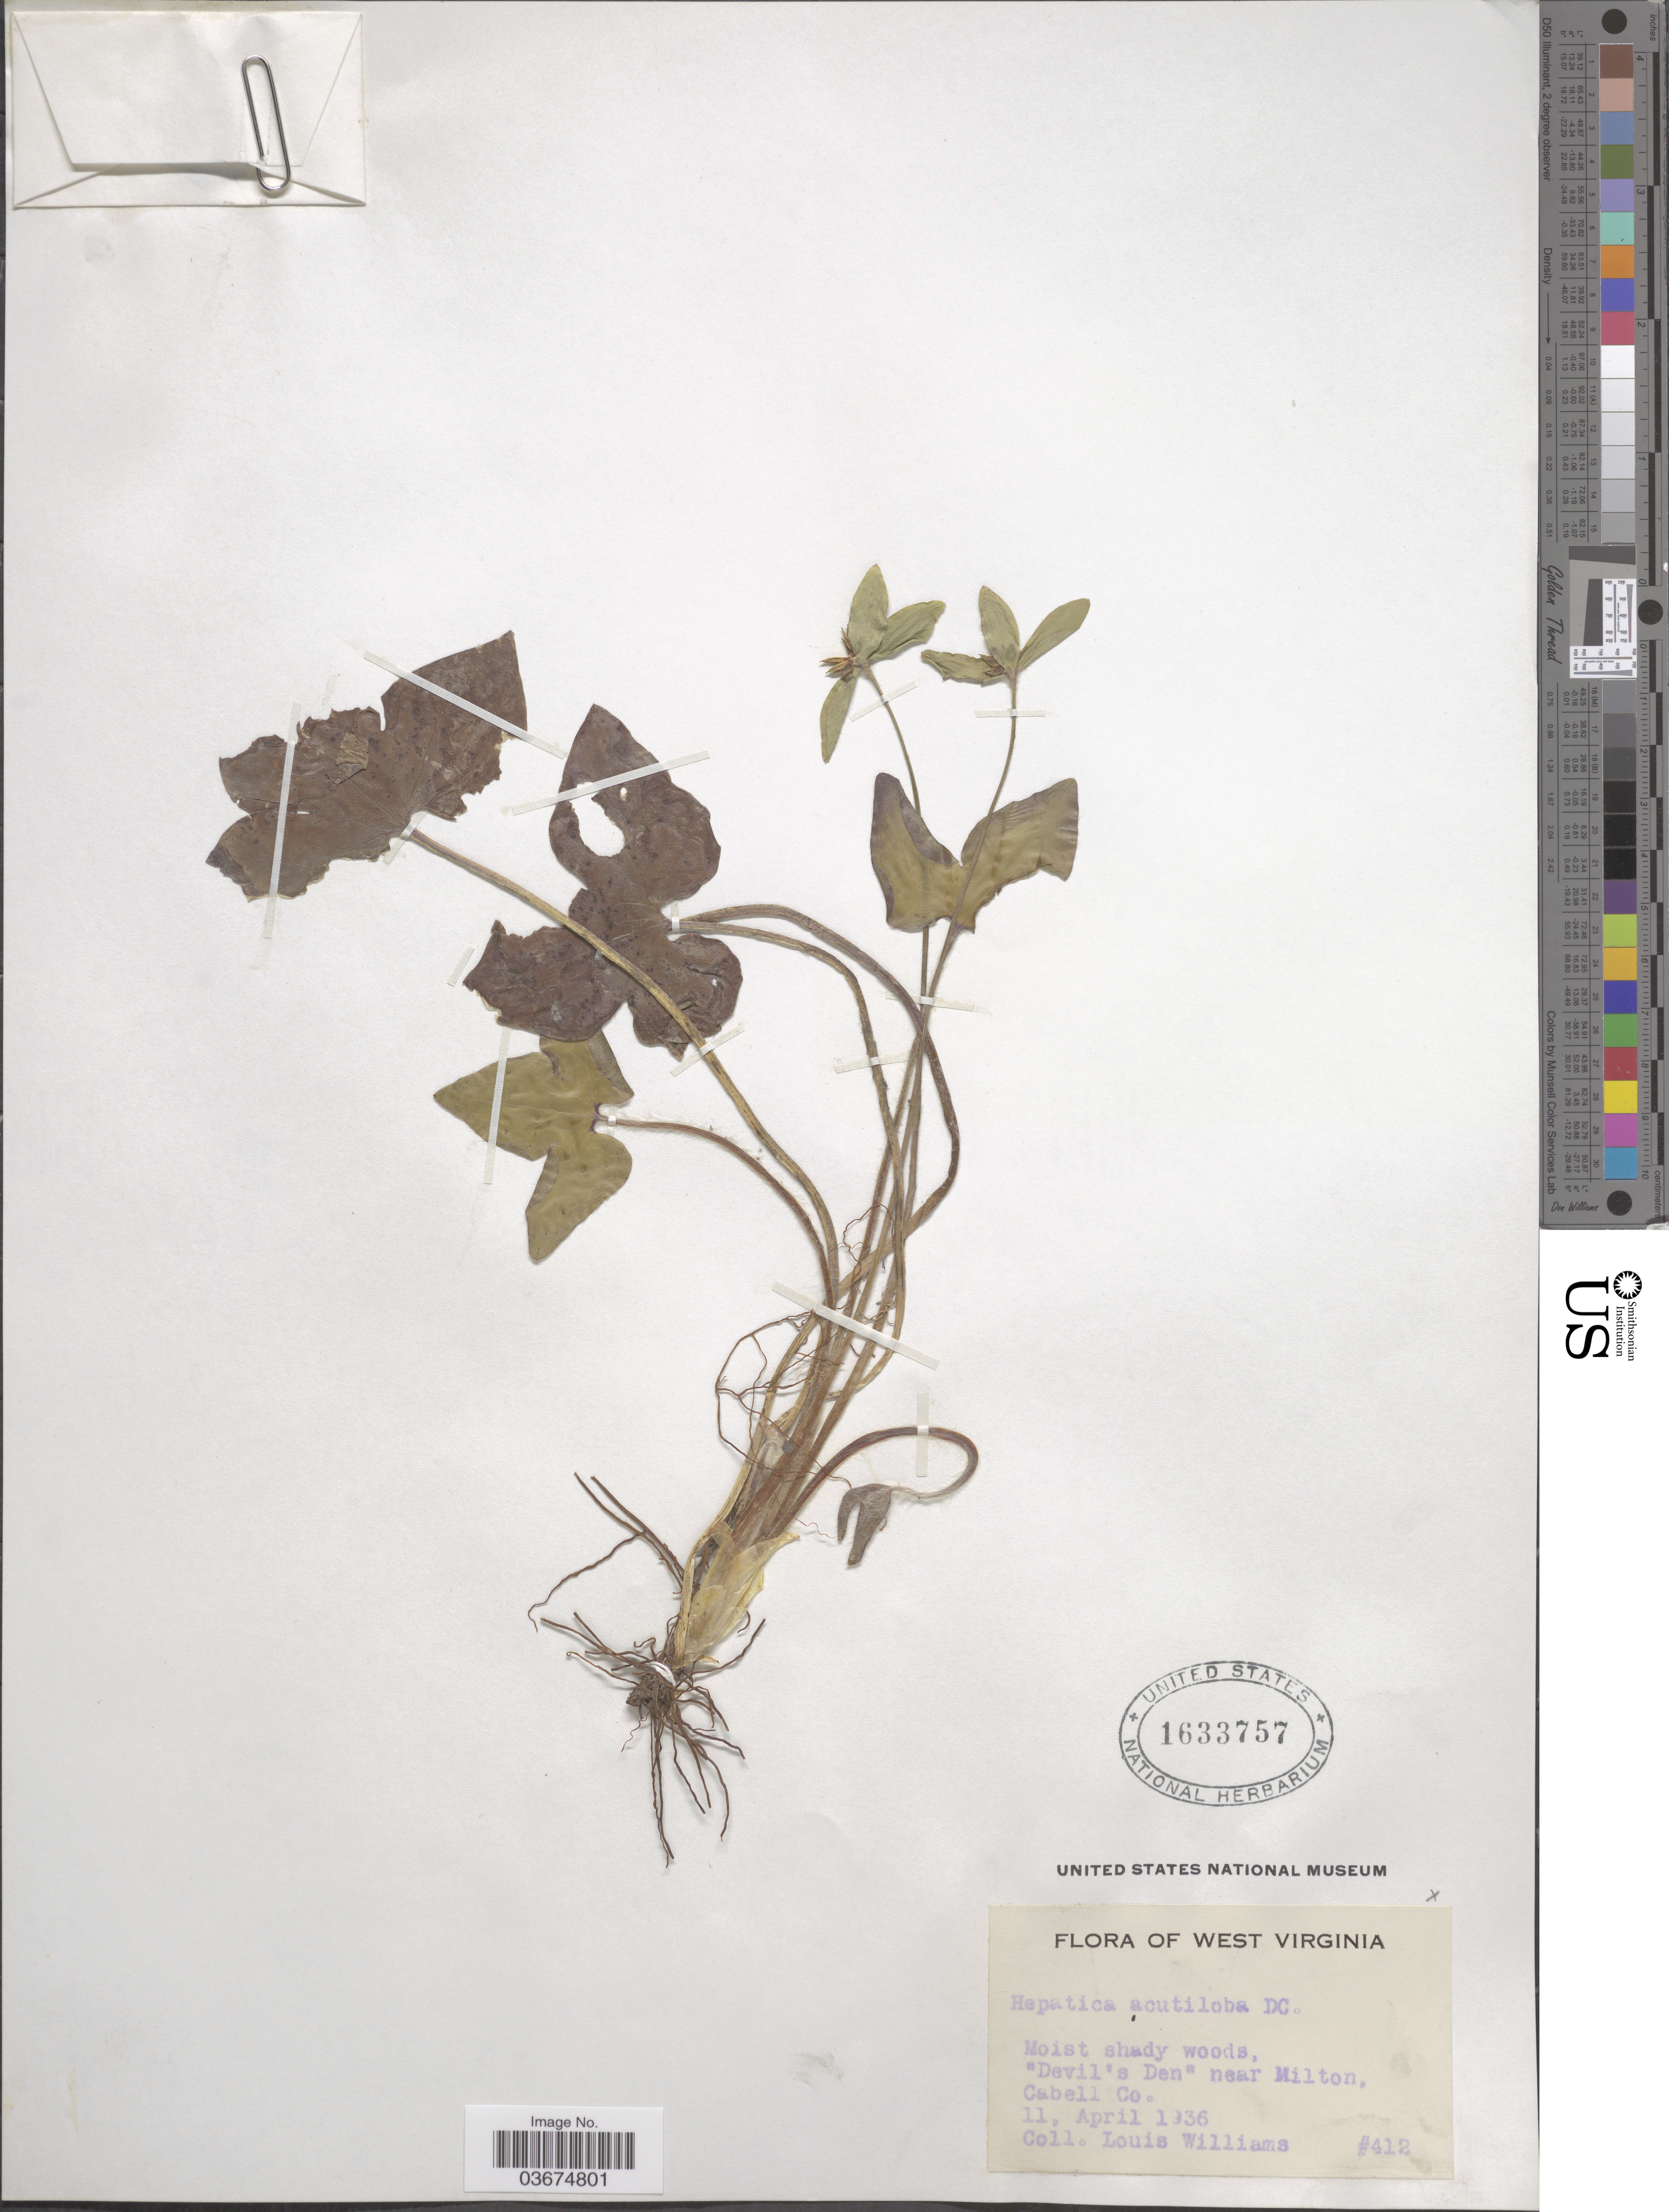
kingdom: Plantae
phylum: Tracheophyta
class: Magnoliopsida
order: Ranunculales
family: Ranunculaceae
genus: Hepatica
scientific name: Hepatica acutiloba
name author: DC.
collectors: L. G. Williams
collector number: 412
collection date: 1936-04-11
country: United States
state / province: West Virginia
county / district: Cabell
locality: "Devil's Den" near Milton, Cabell Co.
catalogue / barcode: US 1633757